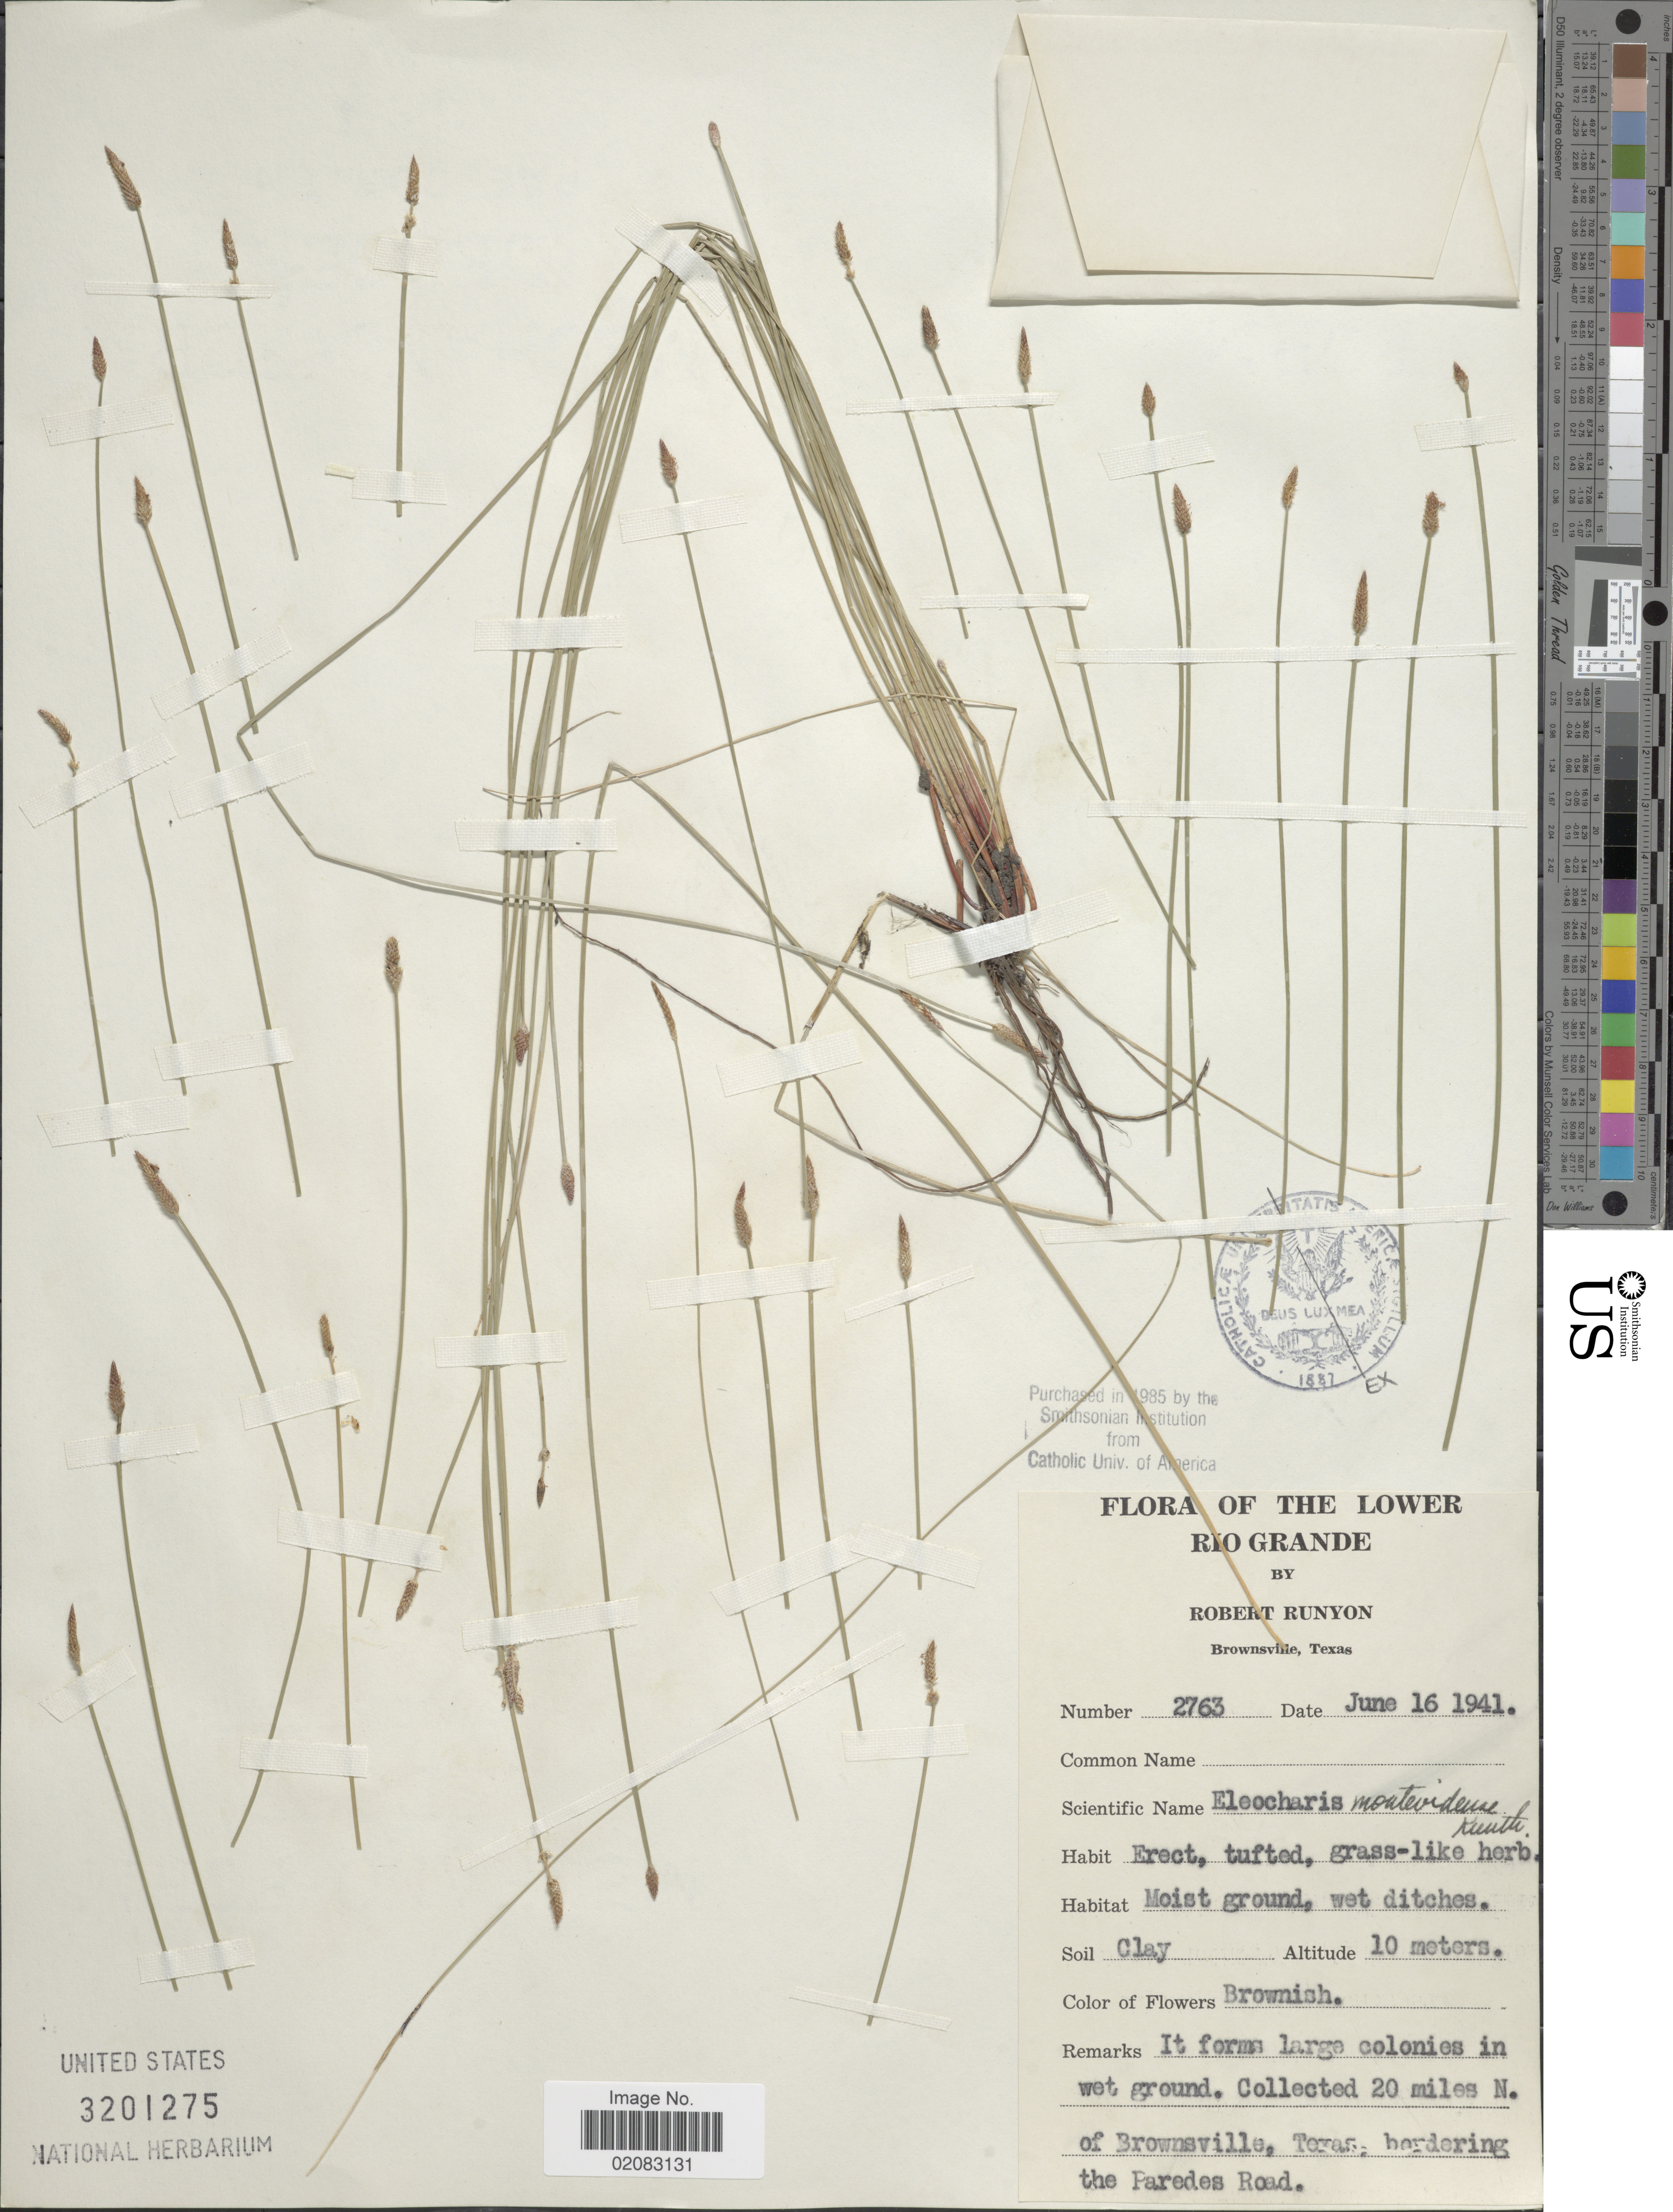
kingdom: Plantae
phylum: Tracheophyta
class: Liliopsida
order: Poales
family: Cyperaceae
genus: Eleocharis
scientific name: Eleocharis montevidensis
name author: Kunth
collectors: R. Runyon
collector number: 2763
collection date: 1941-06-16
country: United States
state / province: Texas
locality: The Lower Rio Grande, Collected 20 miles N. of brownsville, bordering the Paredes Road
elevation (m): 10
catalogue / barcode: US 3201275